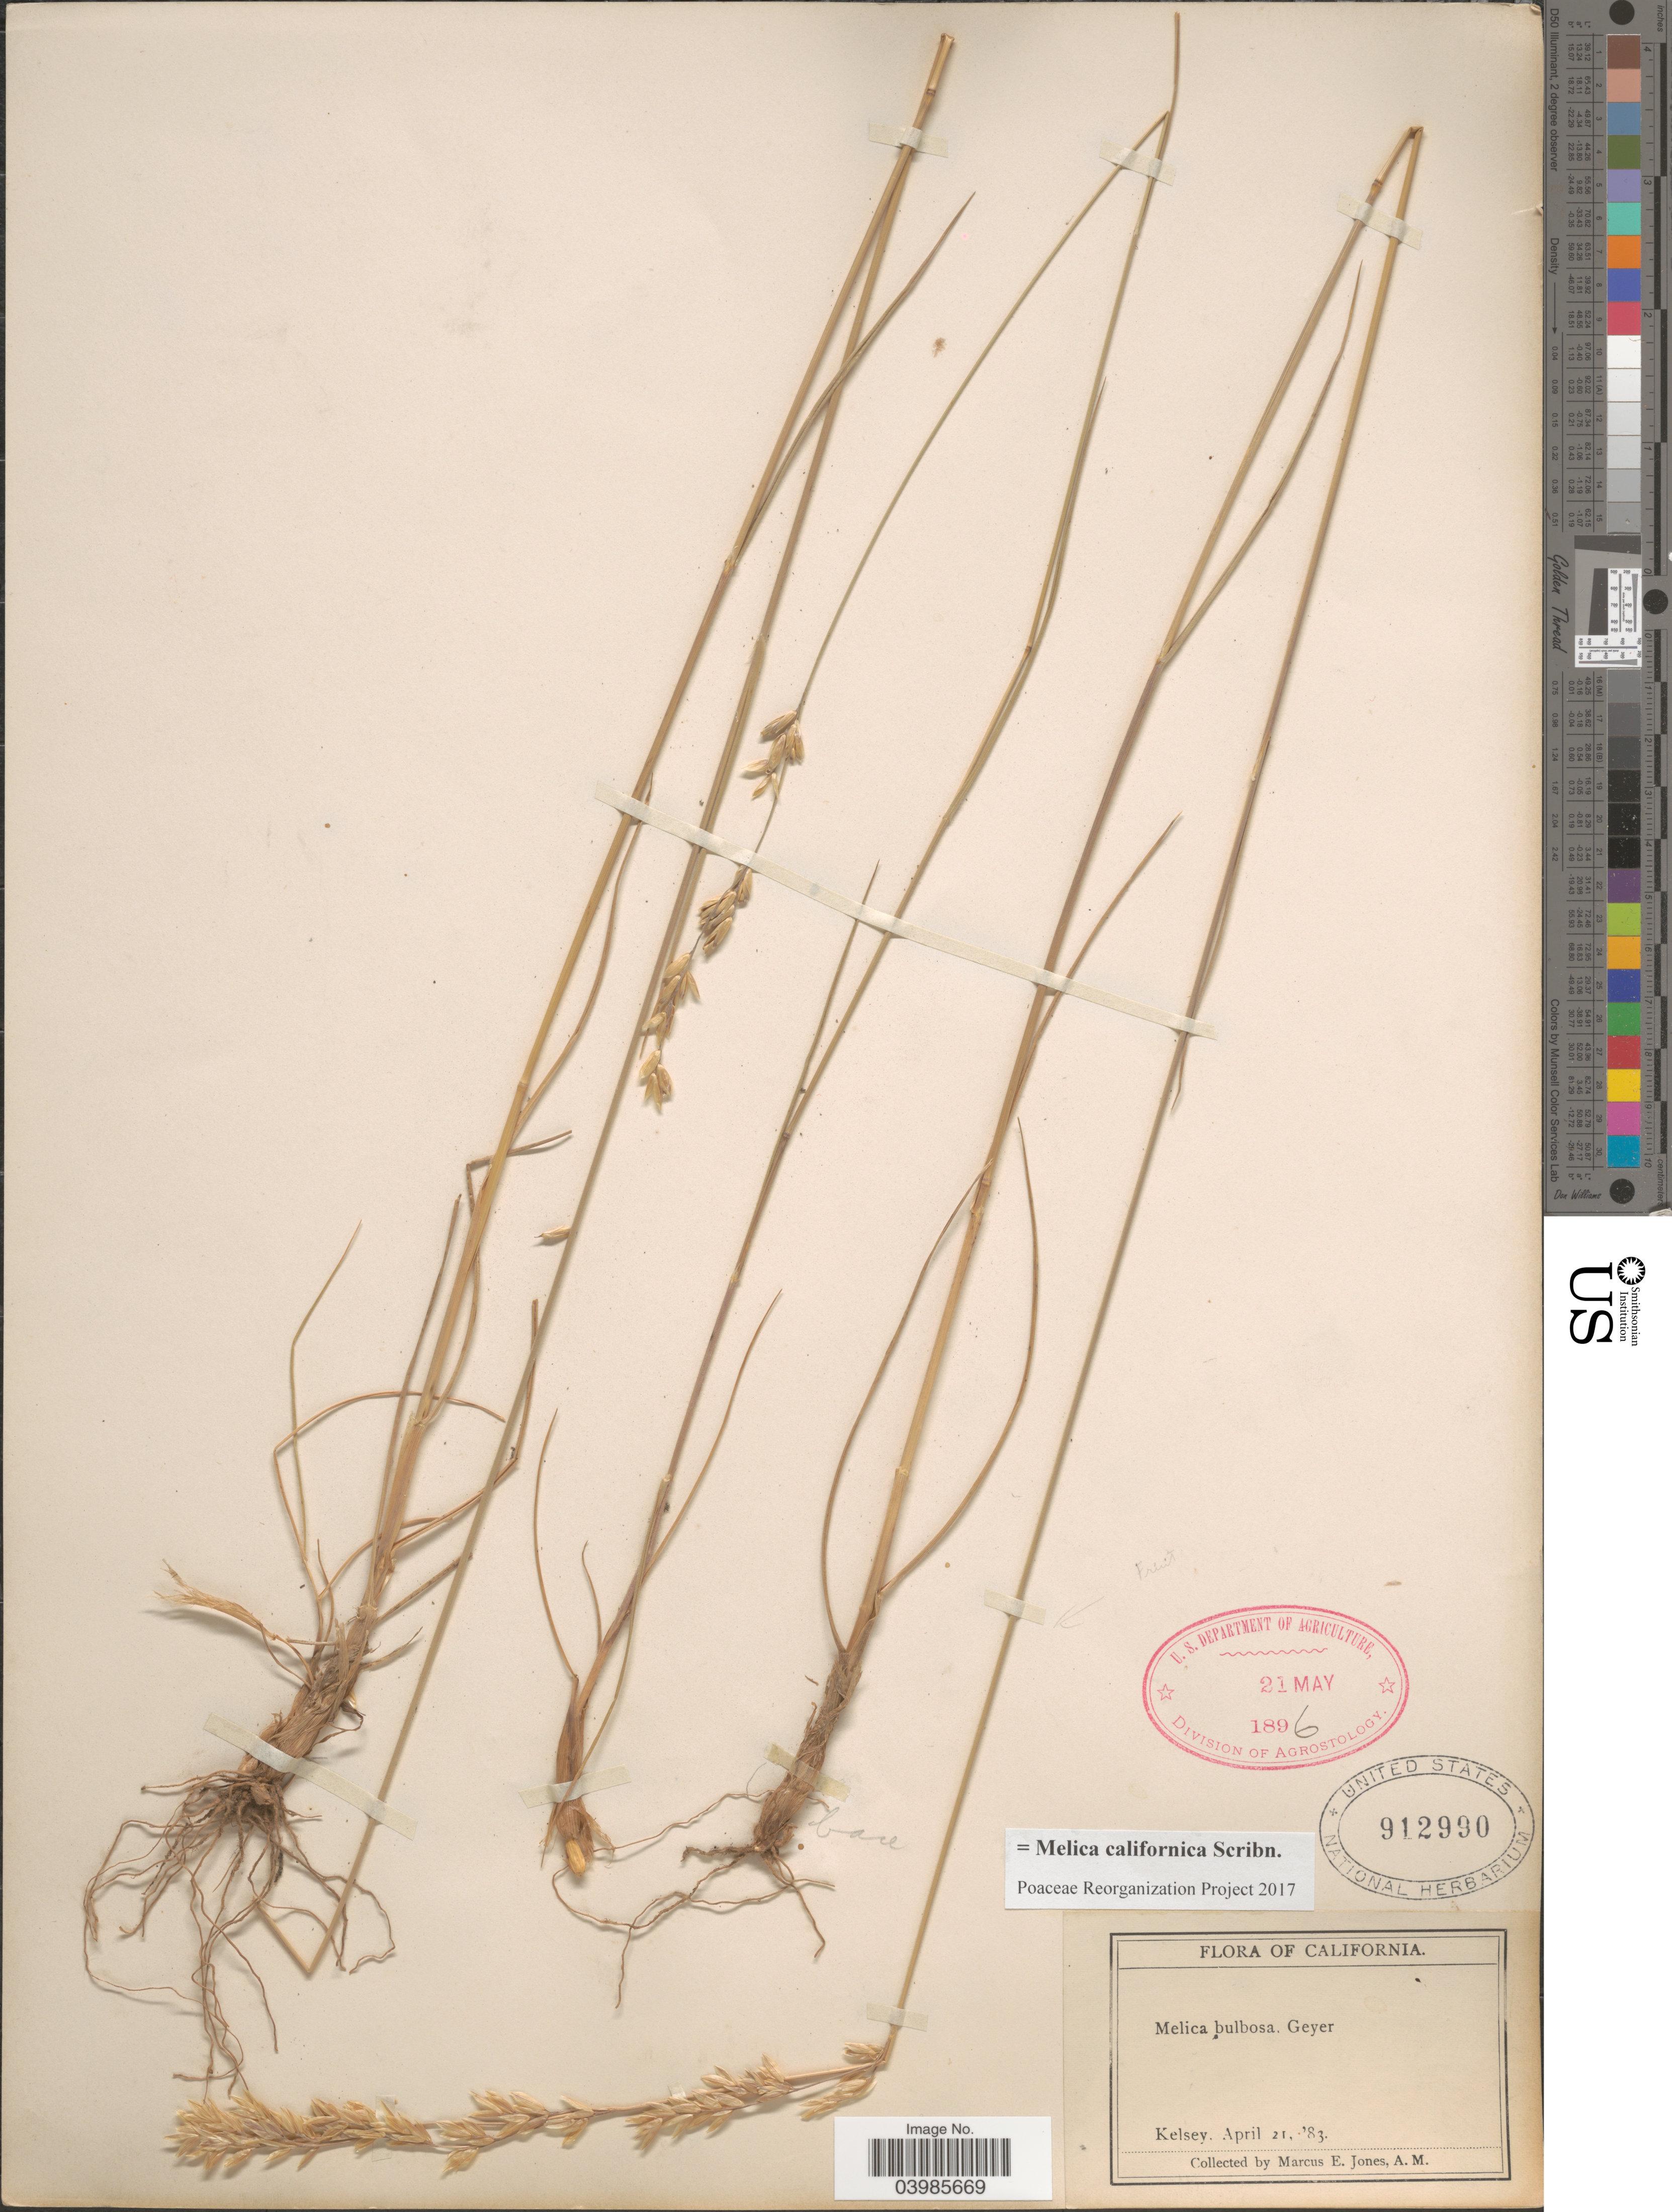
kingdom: Plantae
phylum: Tracheophyta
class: Liliopsida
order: Poales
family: Poaceae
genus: Melica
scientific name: Melica californica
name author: Scribn.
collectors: M. E. Jones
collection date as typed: Transcribed d/m/y: 21/4/83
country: United States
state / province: California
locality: Kelsey.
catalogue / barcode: US 912990